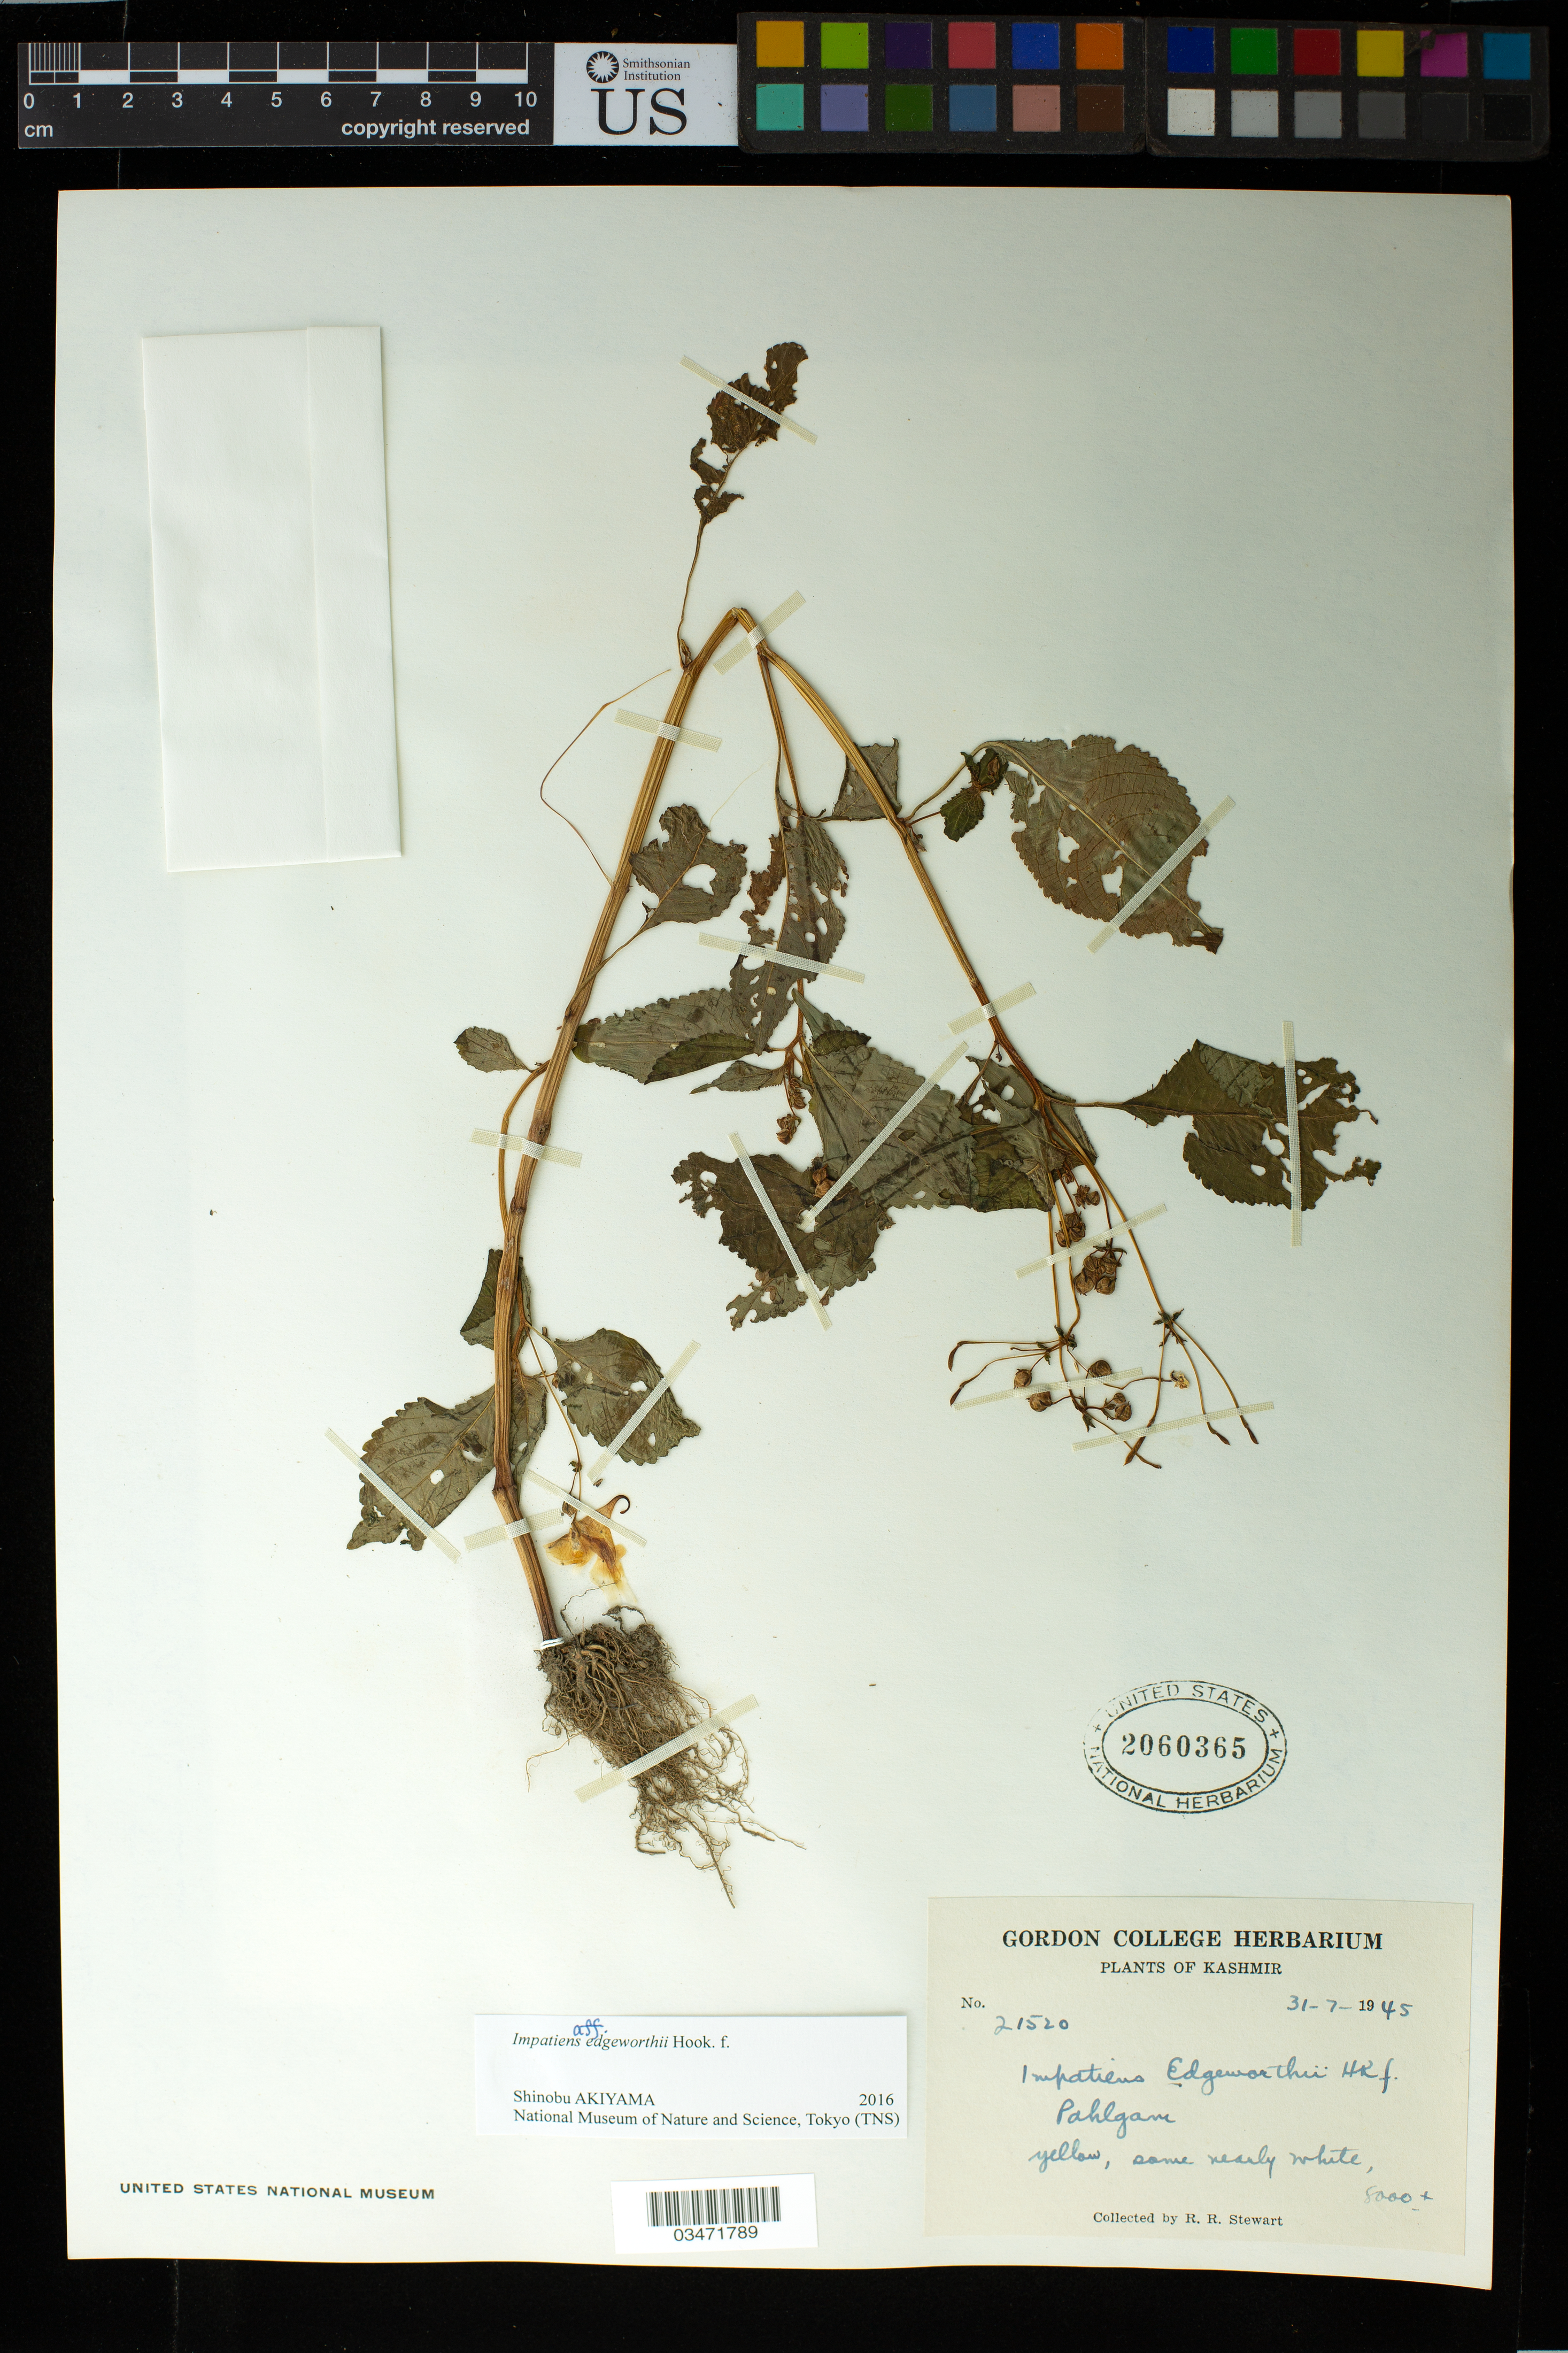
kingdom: Plantae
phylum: Tracheophyta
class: Magnoliopsida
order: Ericales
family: Balsaminaceae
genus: Impatiens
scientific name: Impatiens edgeworthii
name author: Hook. f.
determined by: Akiyama, Shinobu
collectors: R. R. Stewart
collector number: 21520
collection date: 1945-07-31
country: India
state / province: Jammu and Kashmir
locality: Kashmir, Pahlgam [Pahalgam ?]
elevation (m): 2438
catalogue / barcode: US 2060365